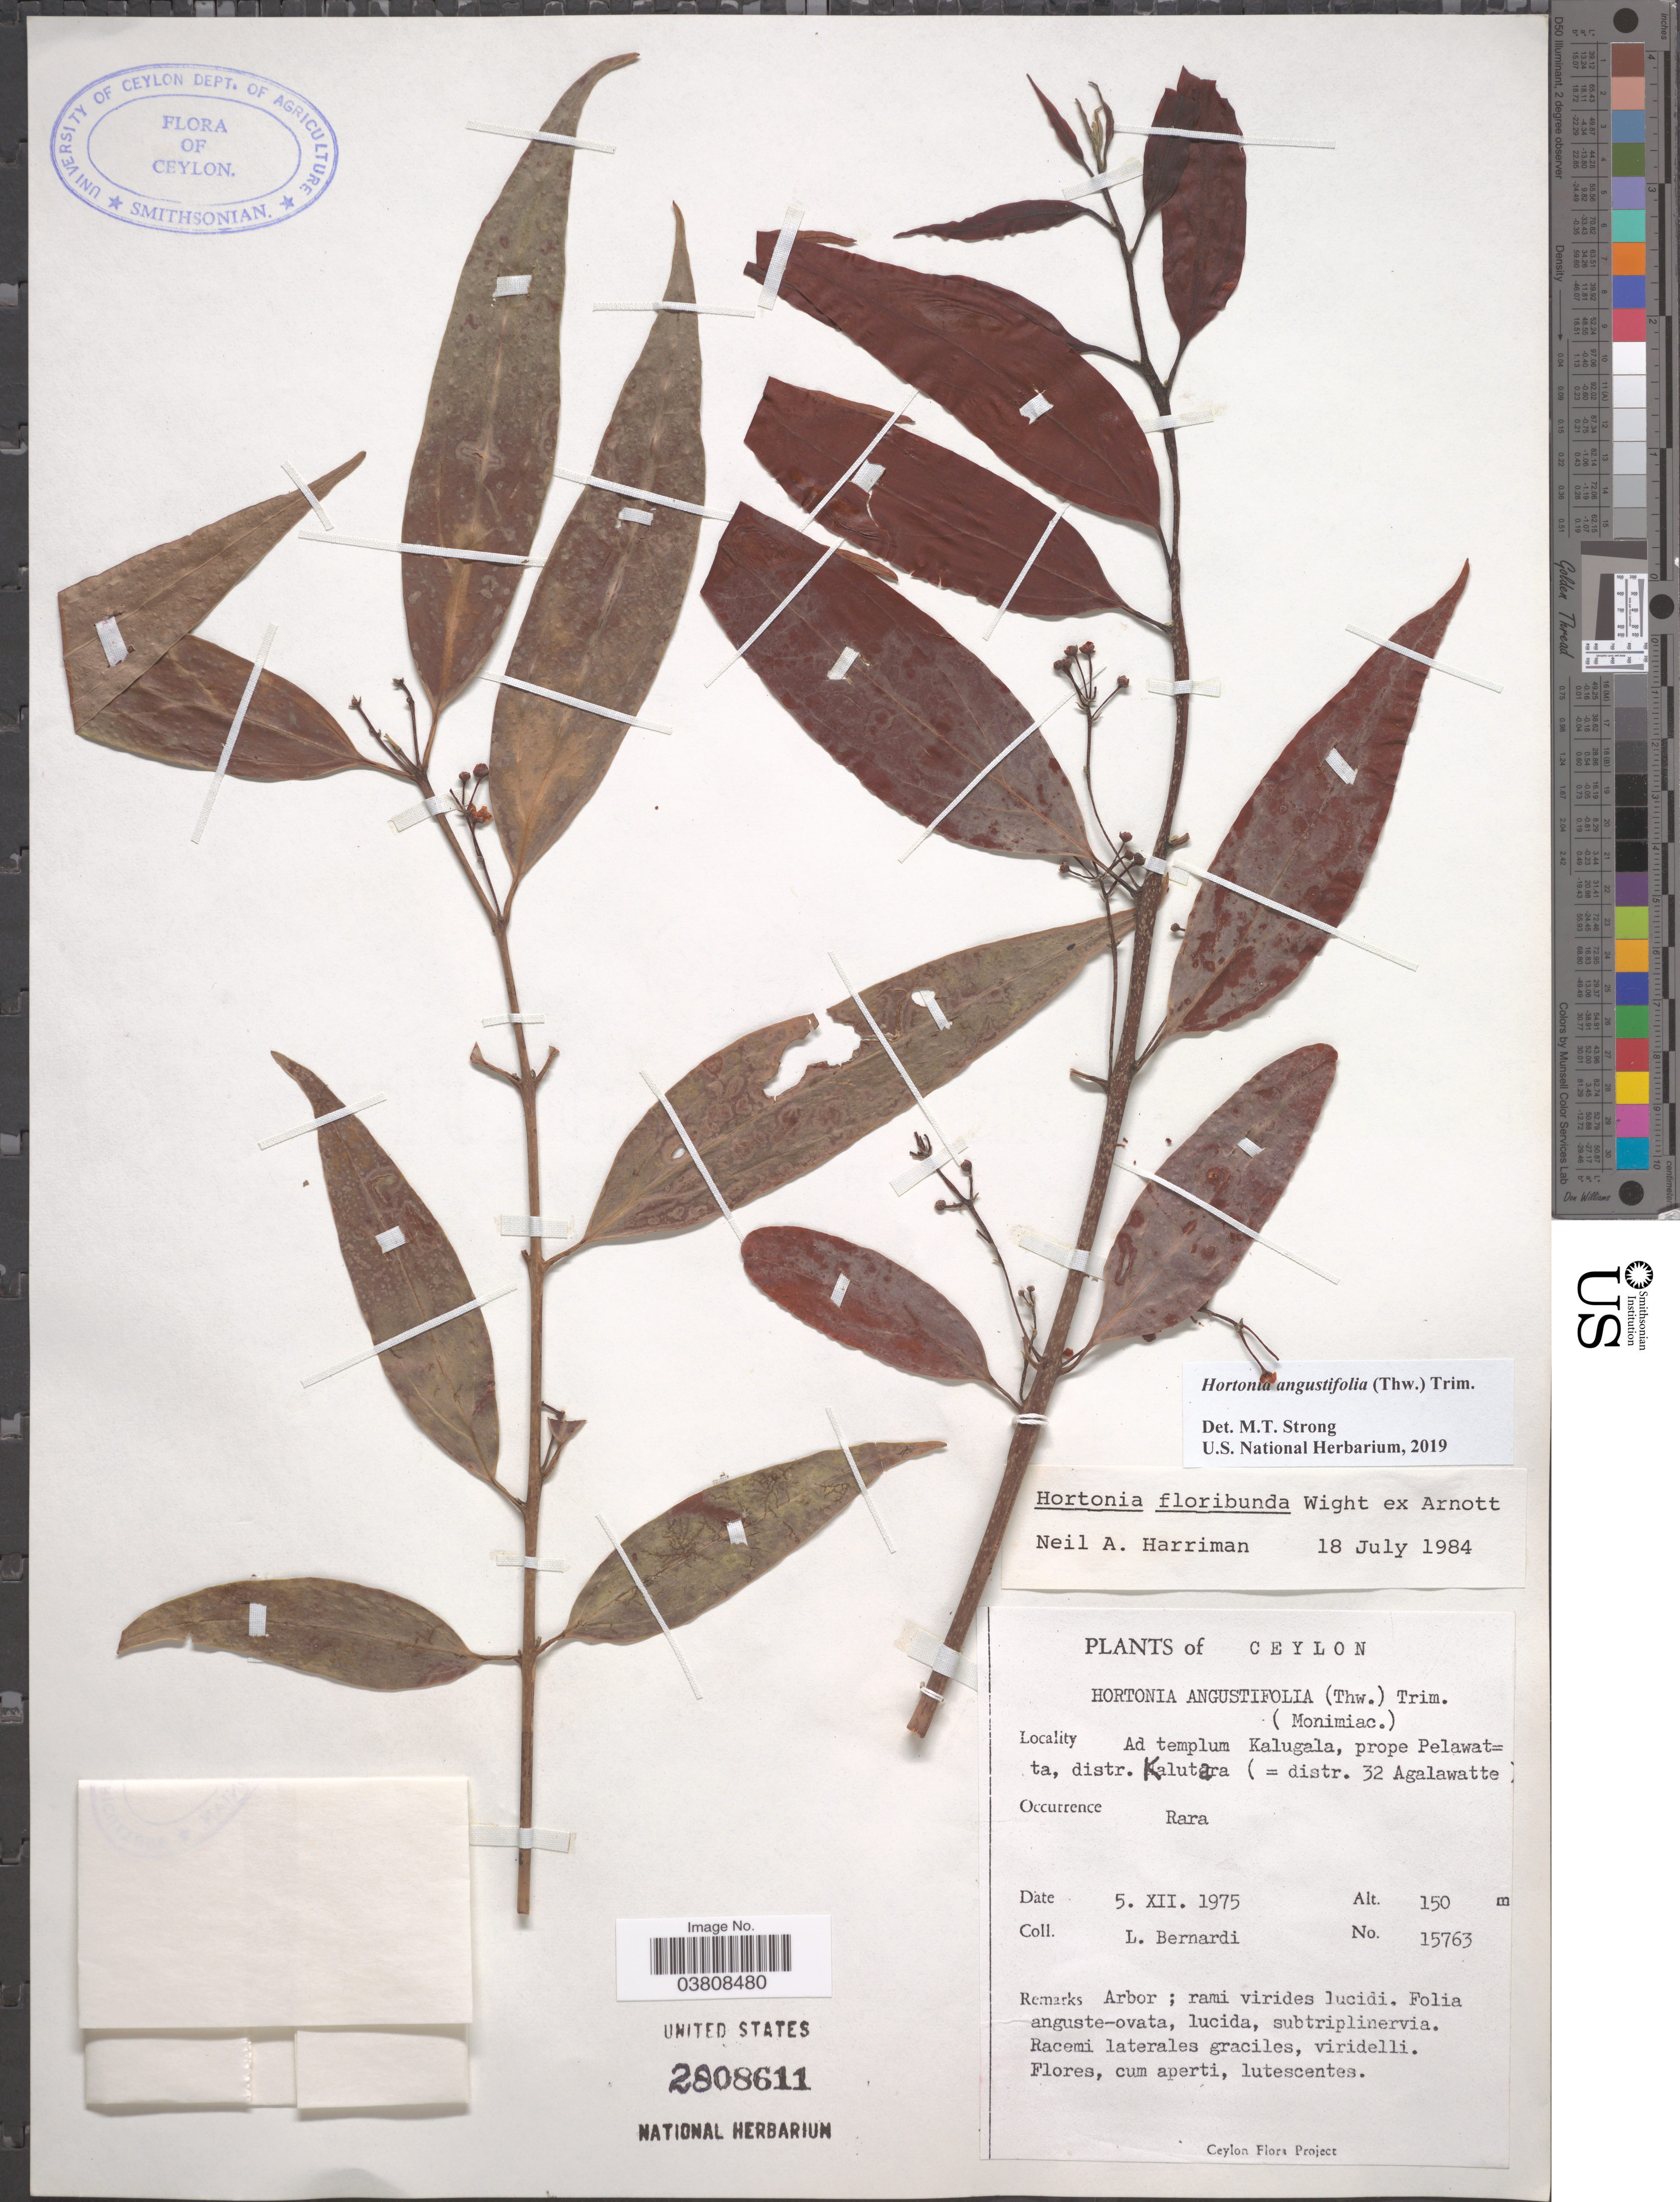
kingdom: Plantae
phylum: Tracheophyta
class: Magnoliopsida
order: Laurales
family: Monimiaceae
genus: Hortonia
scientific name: Hortonia angustifolia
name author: Trimen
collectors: L. Bernardi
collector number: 15763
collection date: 1975-12-05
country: Sri Lanka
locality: Ceylon. Ad templum Kalugala, prope Pelawat= ta, distr. Kalutara (= distr. 32 Agalawatte. Rara.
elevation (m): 150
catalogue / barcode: US 2808611